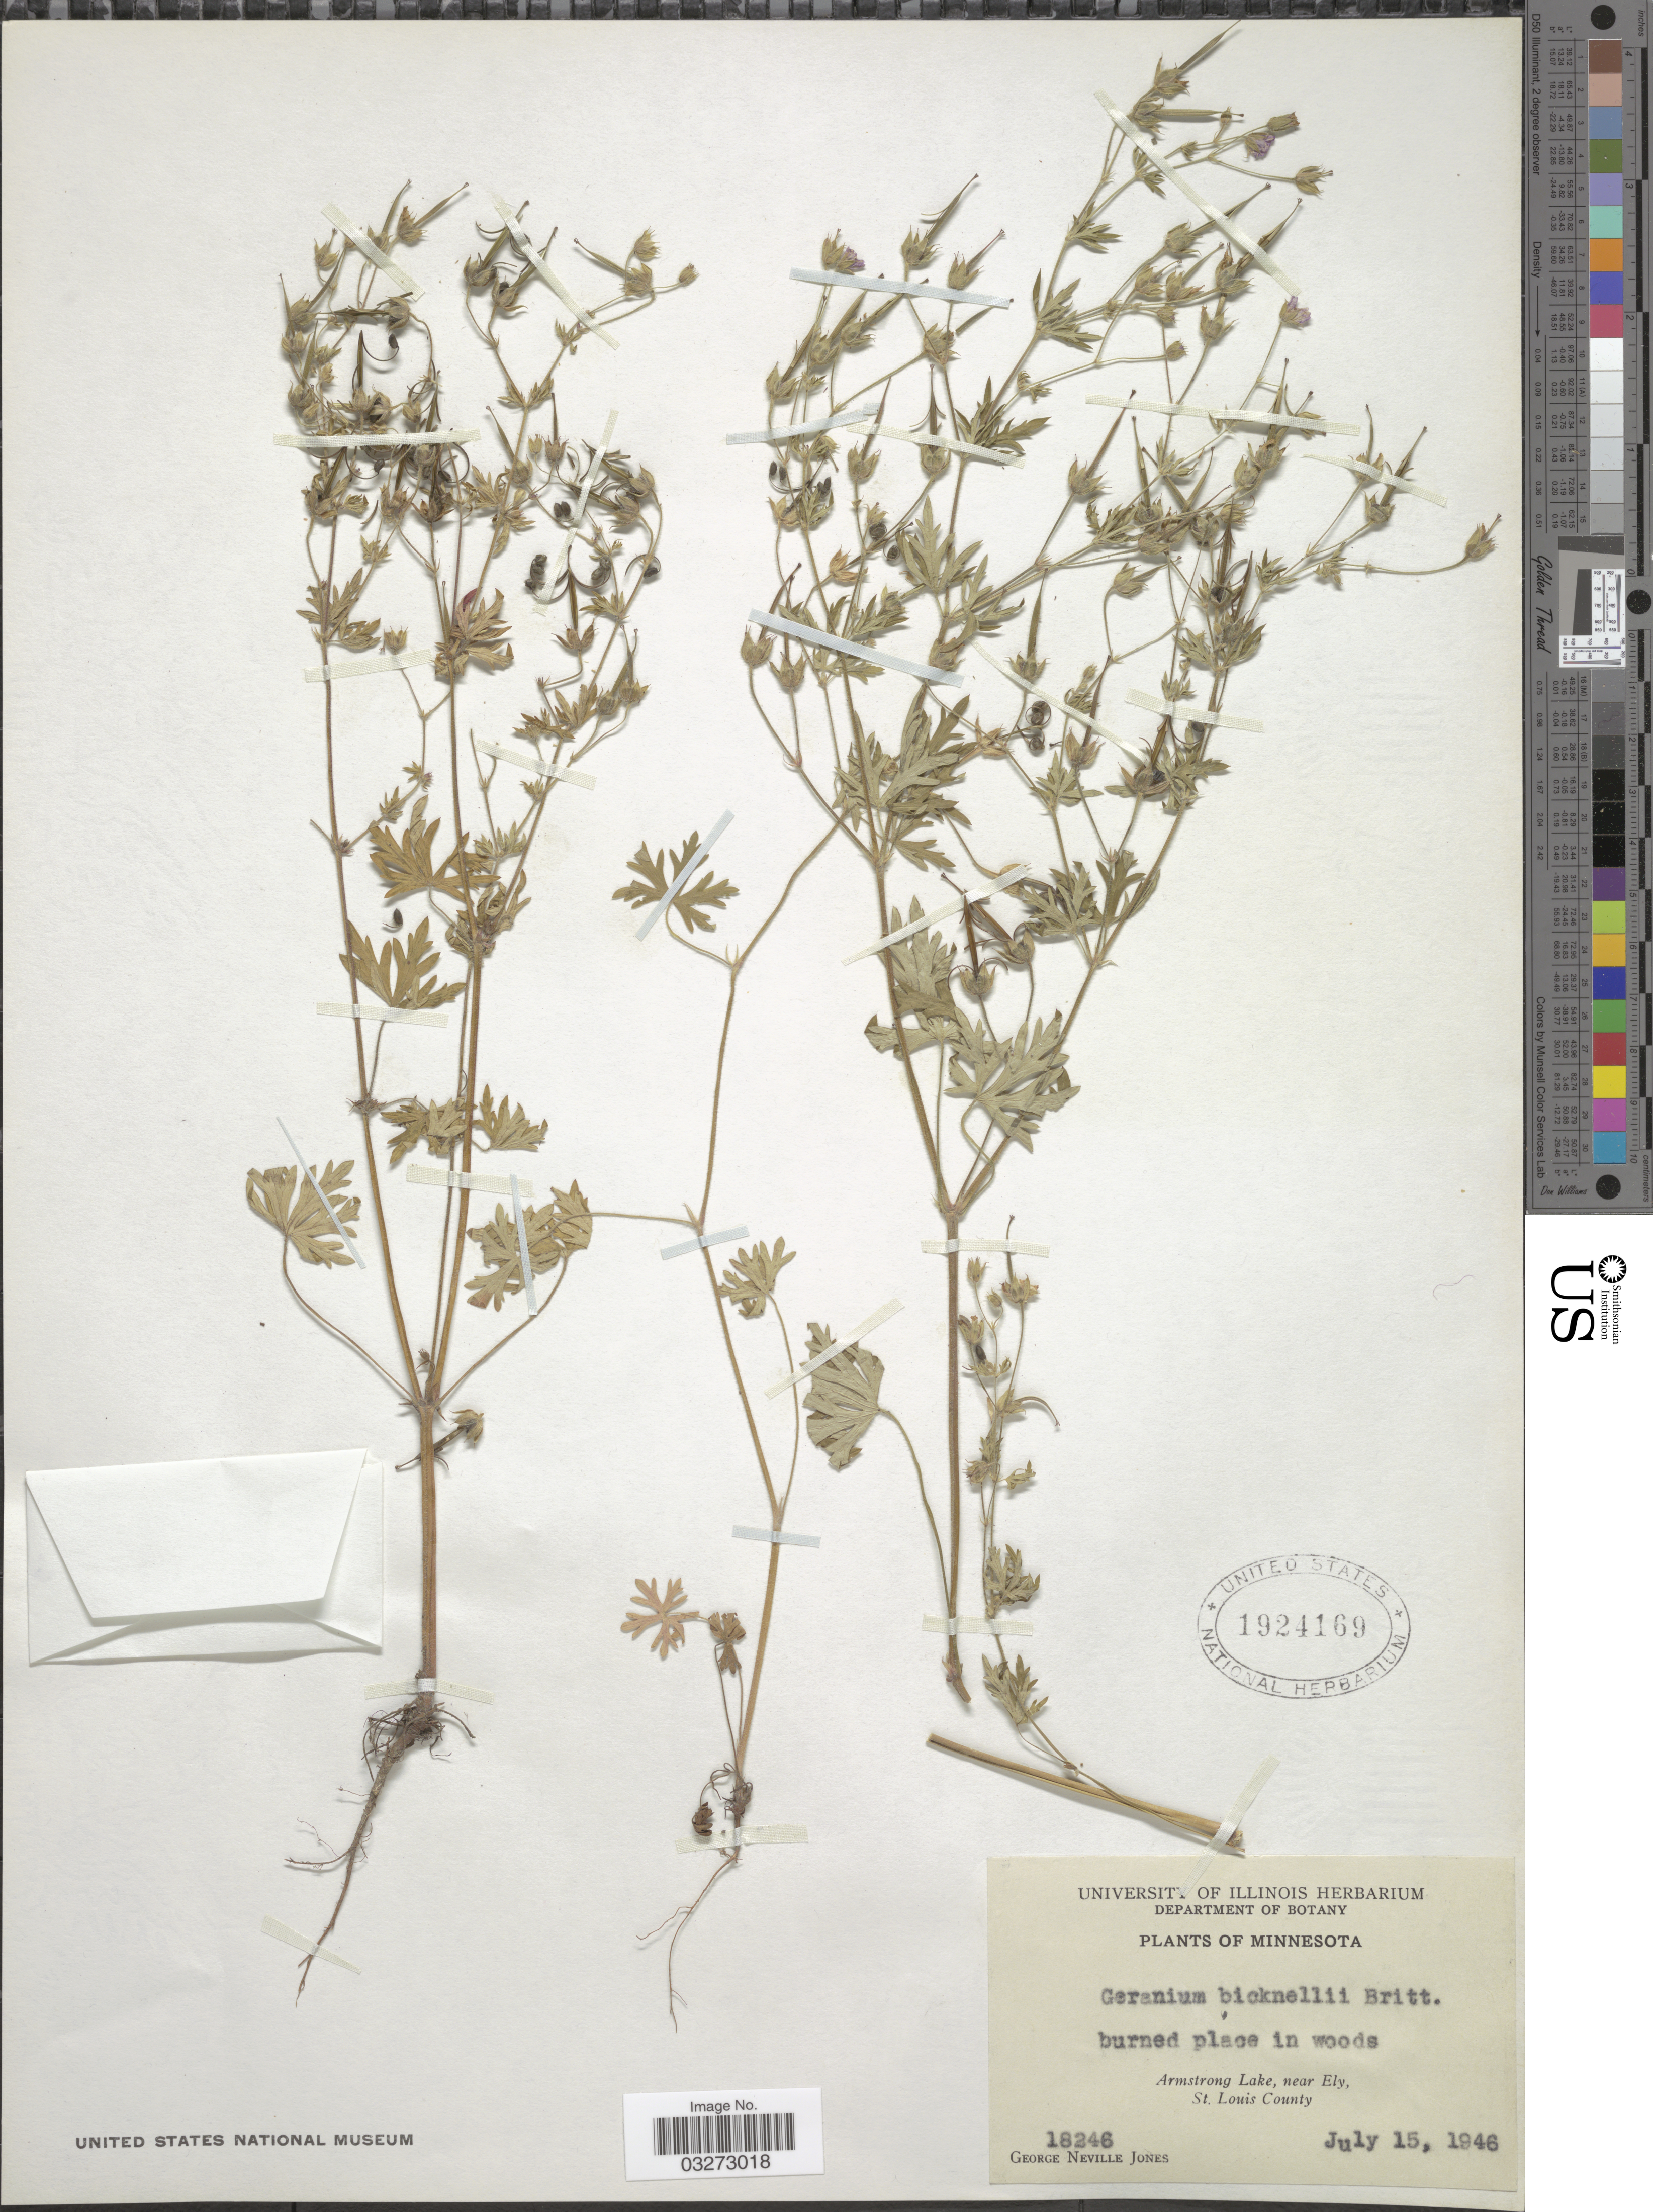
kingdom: Plantae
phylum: Tracheophyta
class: Magnoliopsida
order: Geraniales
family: Geraniaceae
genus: Geranium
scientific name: Geranium bicknellii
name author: Britton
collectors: G. N. Jones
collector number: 18246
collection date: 1946-07-15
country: United States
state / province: Minnesota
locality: Armstrong Lake, near Ely, St. Louis County.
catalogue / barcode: US 1924169